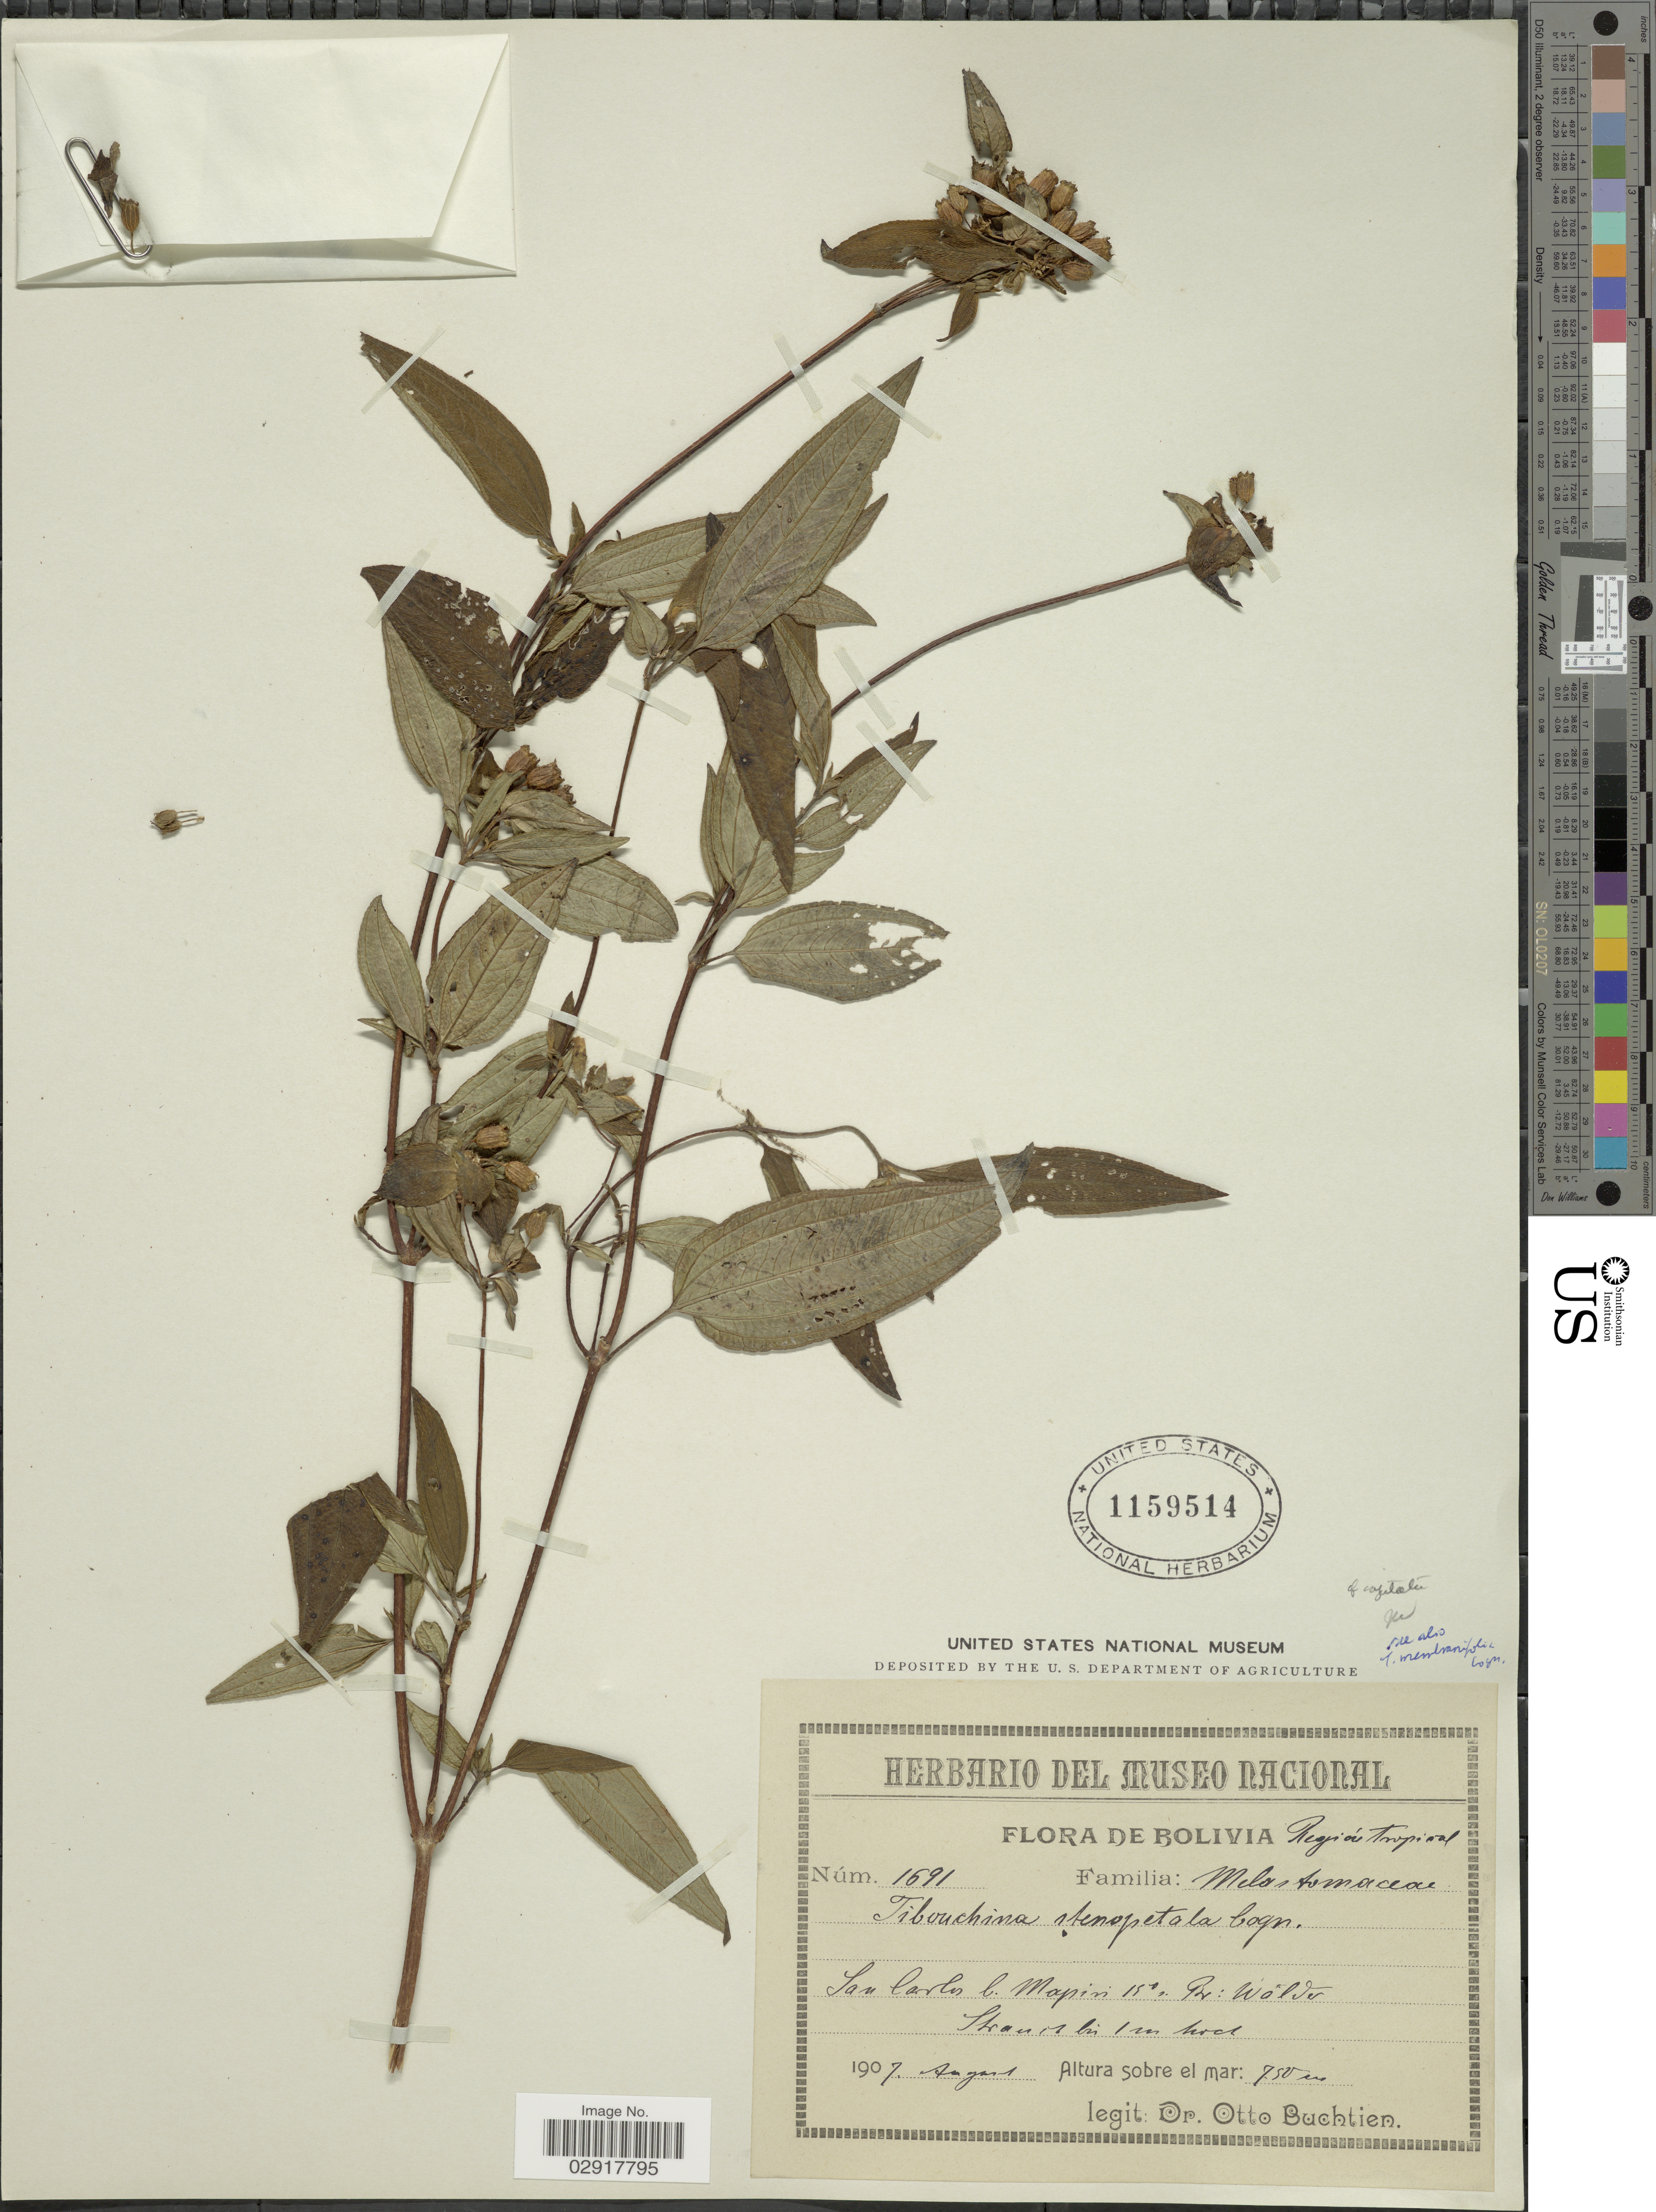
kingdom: Plantae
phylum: Tracheophyta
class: Magnoliopsida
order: Myrtales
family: Melastomataceae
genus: Chaetogastra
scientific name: Chaetogastra capitata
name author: (Naudin) P.J.F. Guim. & Michelang.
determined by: Strong, Mark T., (BOT), Smithsonian Institution - National Museum of Natural History (UNITED STATES)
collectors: O. Buchtien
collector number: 1691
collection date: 1907-08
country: Bolivia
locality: Región Tropical. San Carlos b. Mapiri.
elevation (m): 750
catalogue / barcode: US 1159514